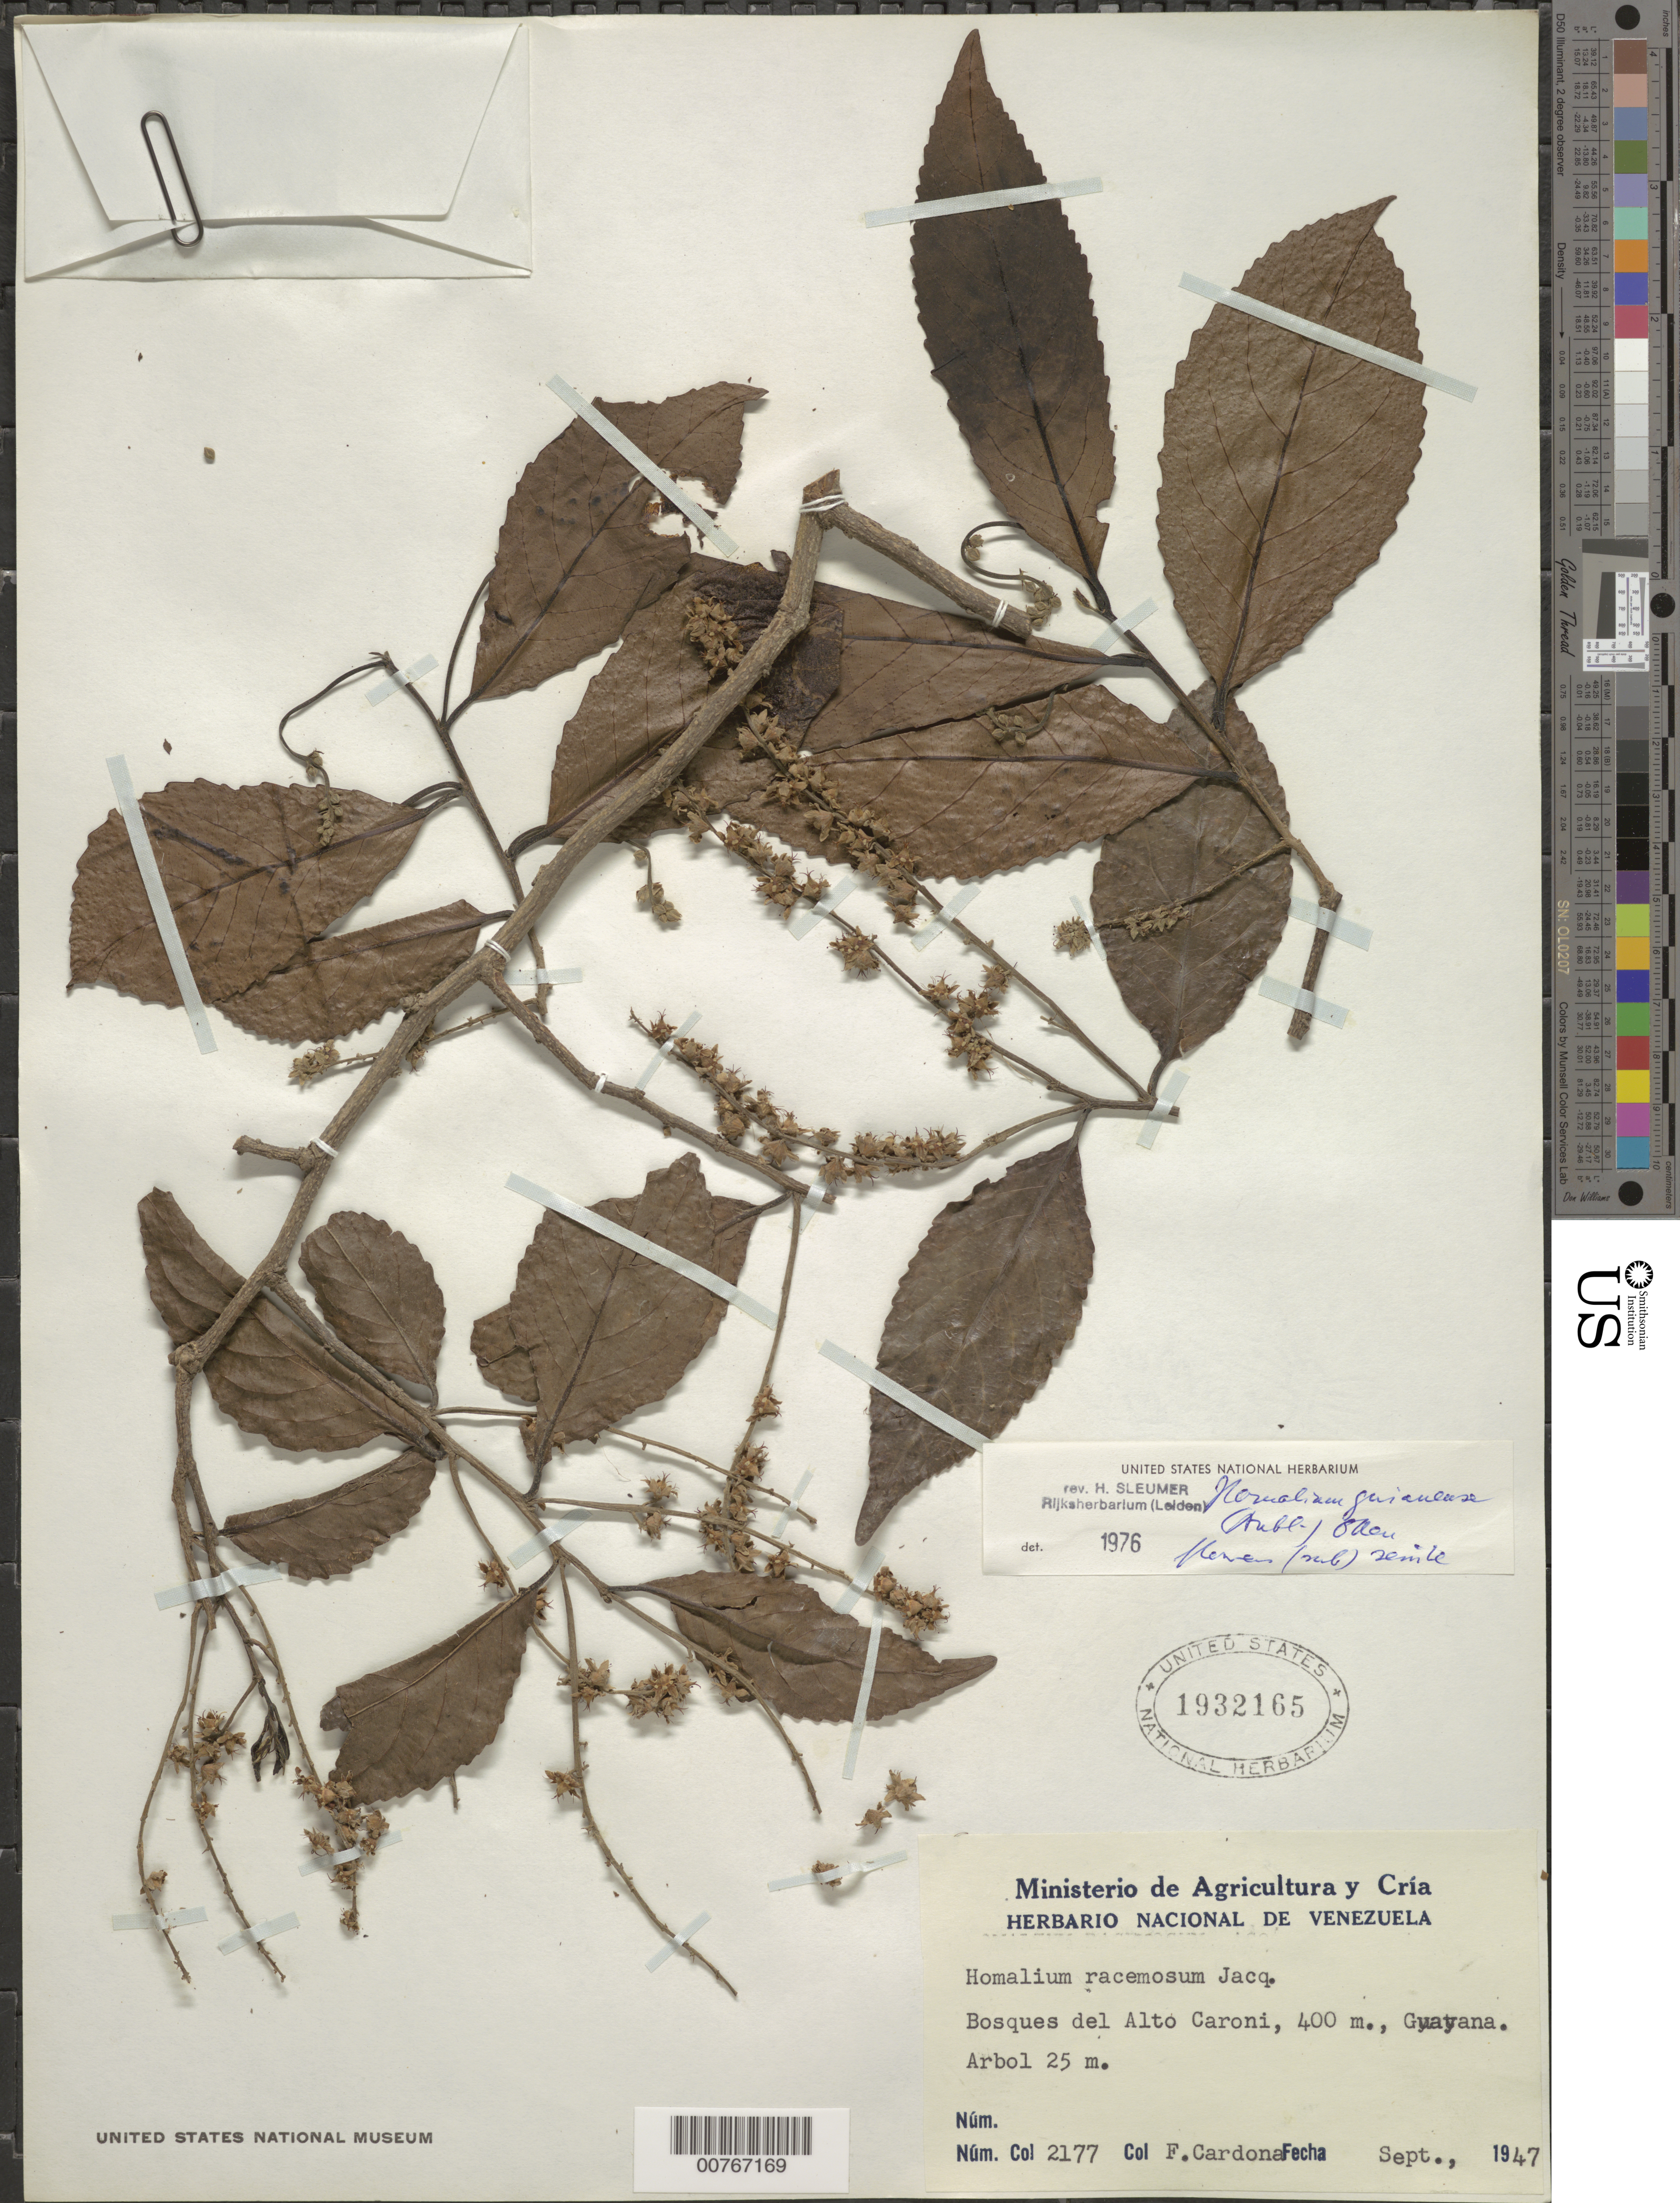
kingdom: Plantae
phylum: Tracheophyta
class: Magnoliopsida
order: Malpighiales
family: Salicaceae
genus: Homalium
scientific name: Homalium guianense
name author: (Aubl.) Oken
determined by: Sleumer, H. O.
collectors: F. Cardona Puig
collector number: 2177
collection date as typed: Sep-47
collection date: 1947-09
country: Venezuela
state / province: Bolívar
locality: Alto Caroní, Guayana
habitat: Forest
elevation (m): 400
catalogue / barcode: US 1932165